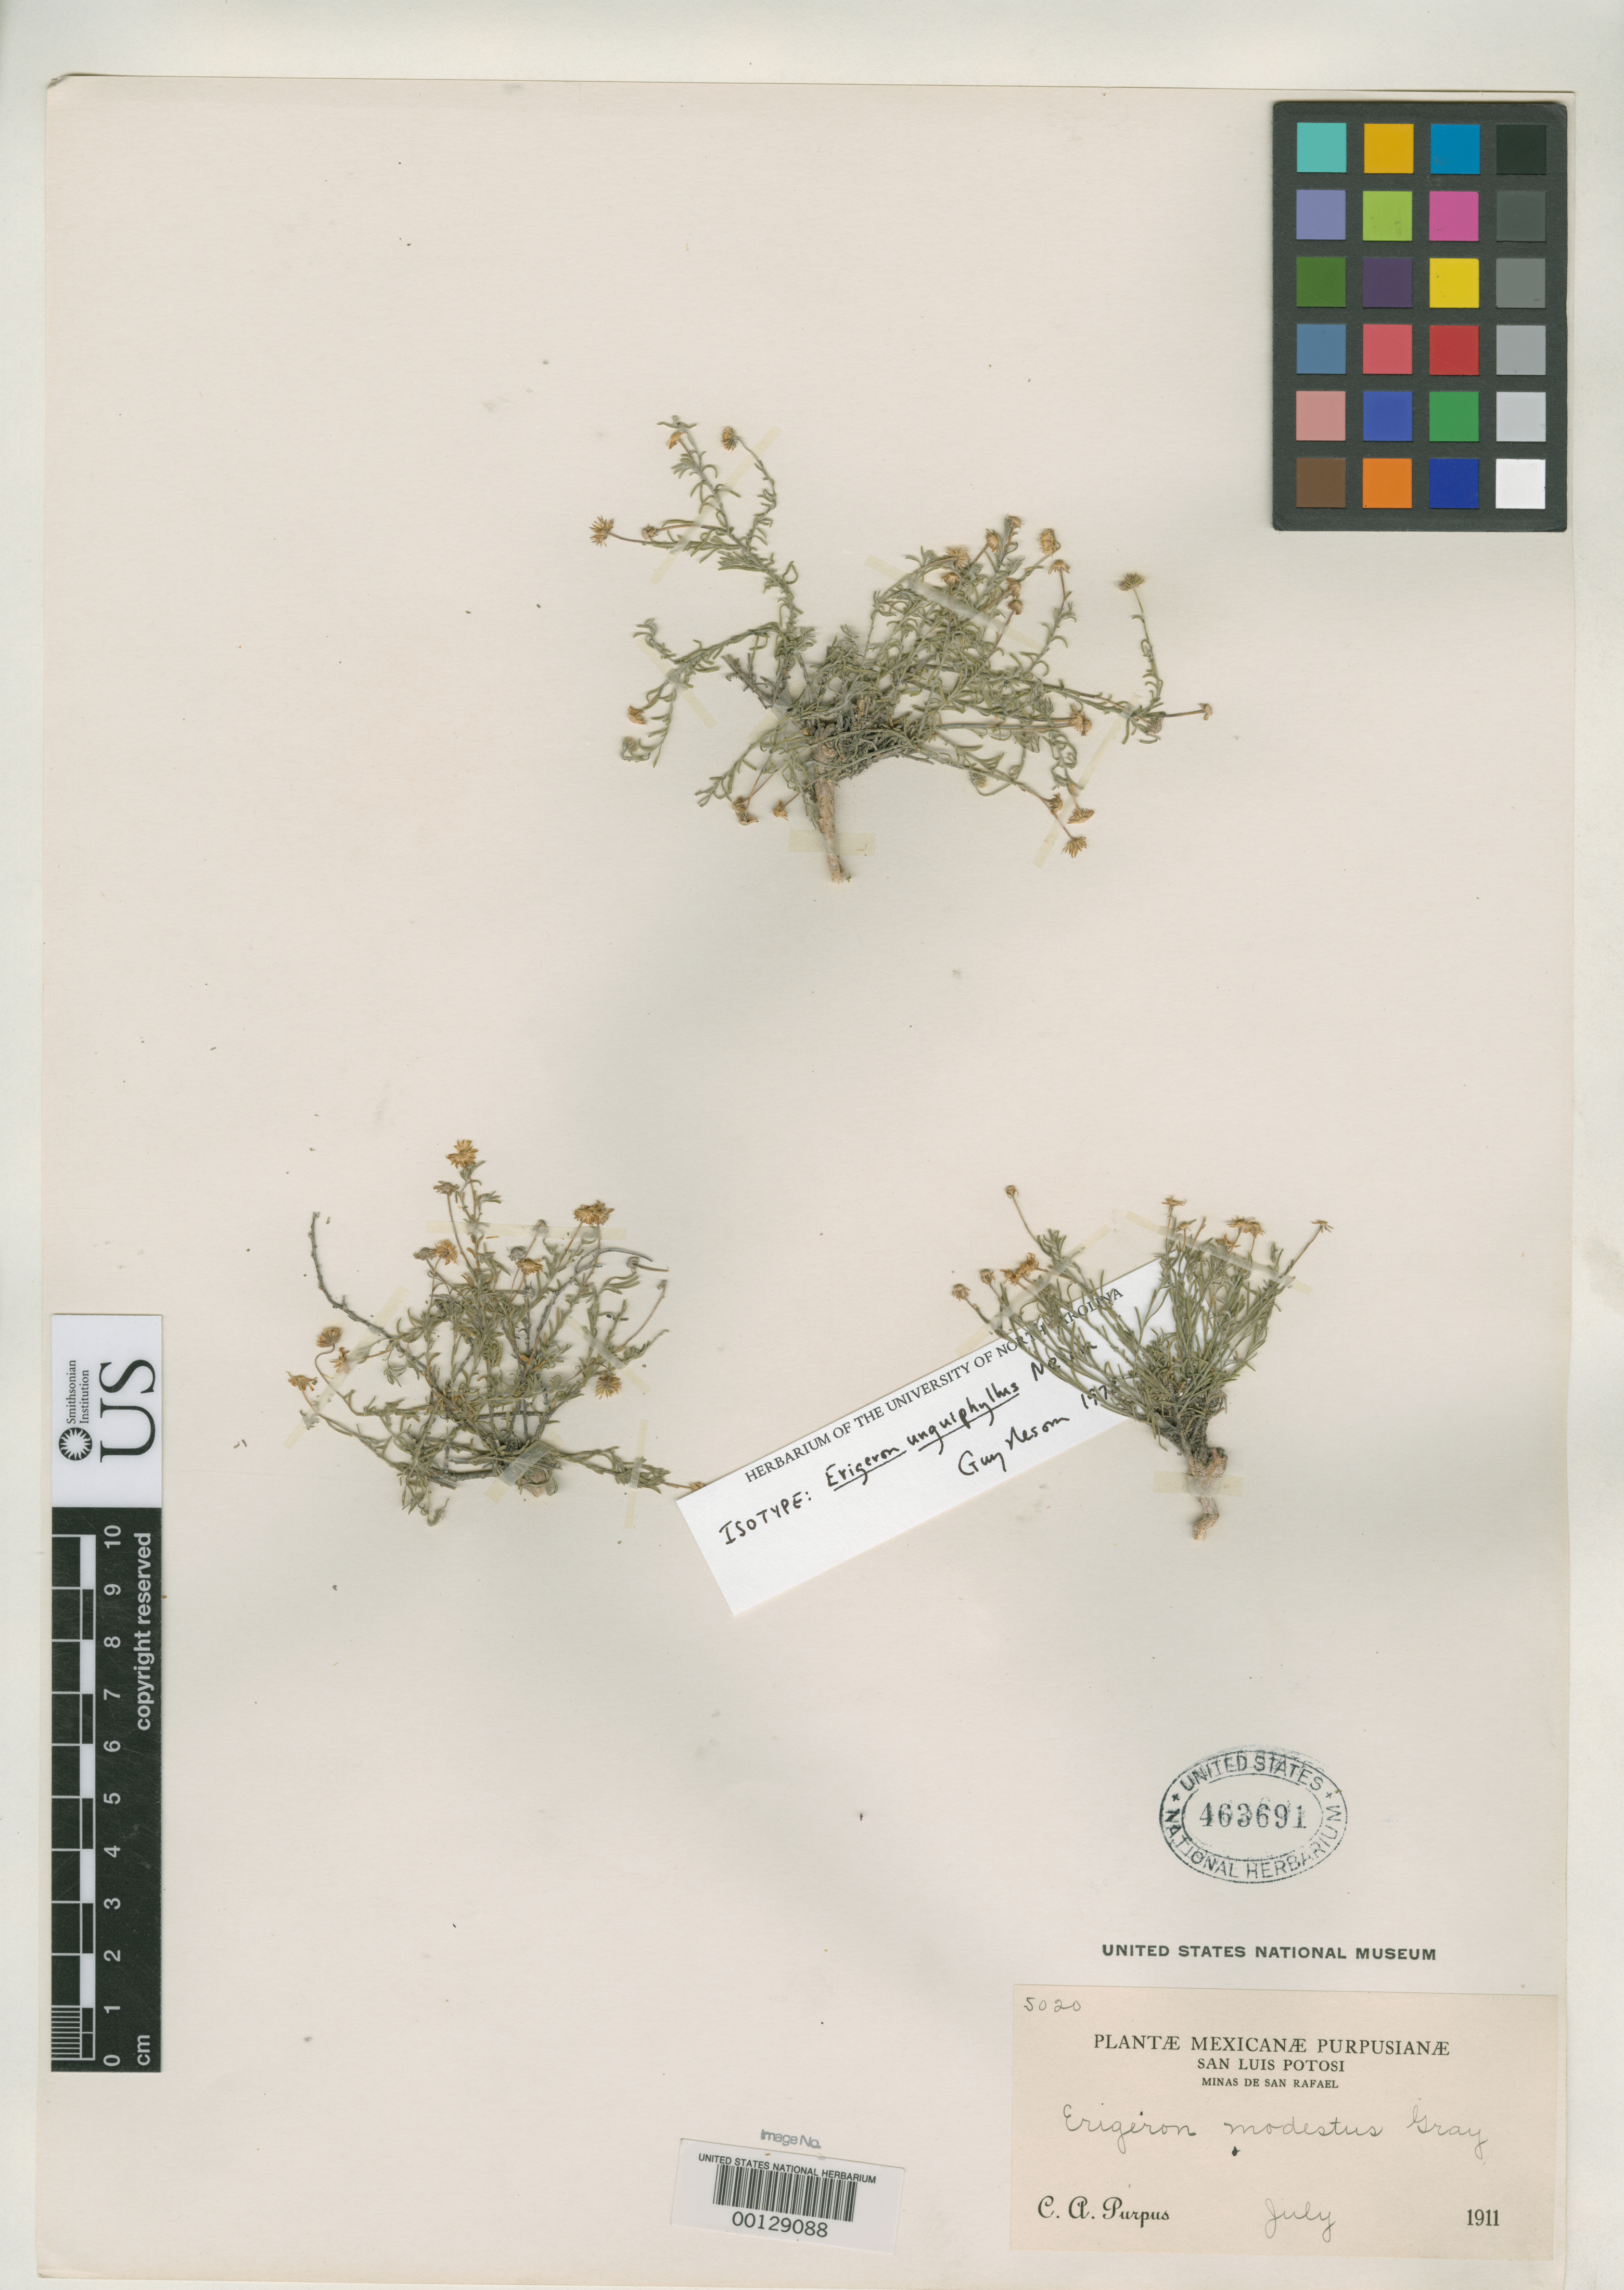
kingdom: Plantae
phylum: Tracheophyta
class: Magnoliopsida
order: Asterales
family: Asteraceae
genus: Erigeron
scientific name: Erigeron unguiphyllus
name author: G.L. Nesom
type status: Isotype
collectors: C. A. Purpus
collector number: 5020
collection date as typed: Jul 1911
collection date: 1911-07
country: Mexico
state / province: San Luis Potosi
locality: Minas de San Rafael.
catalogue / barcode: US 463691